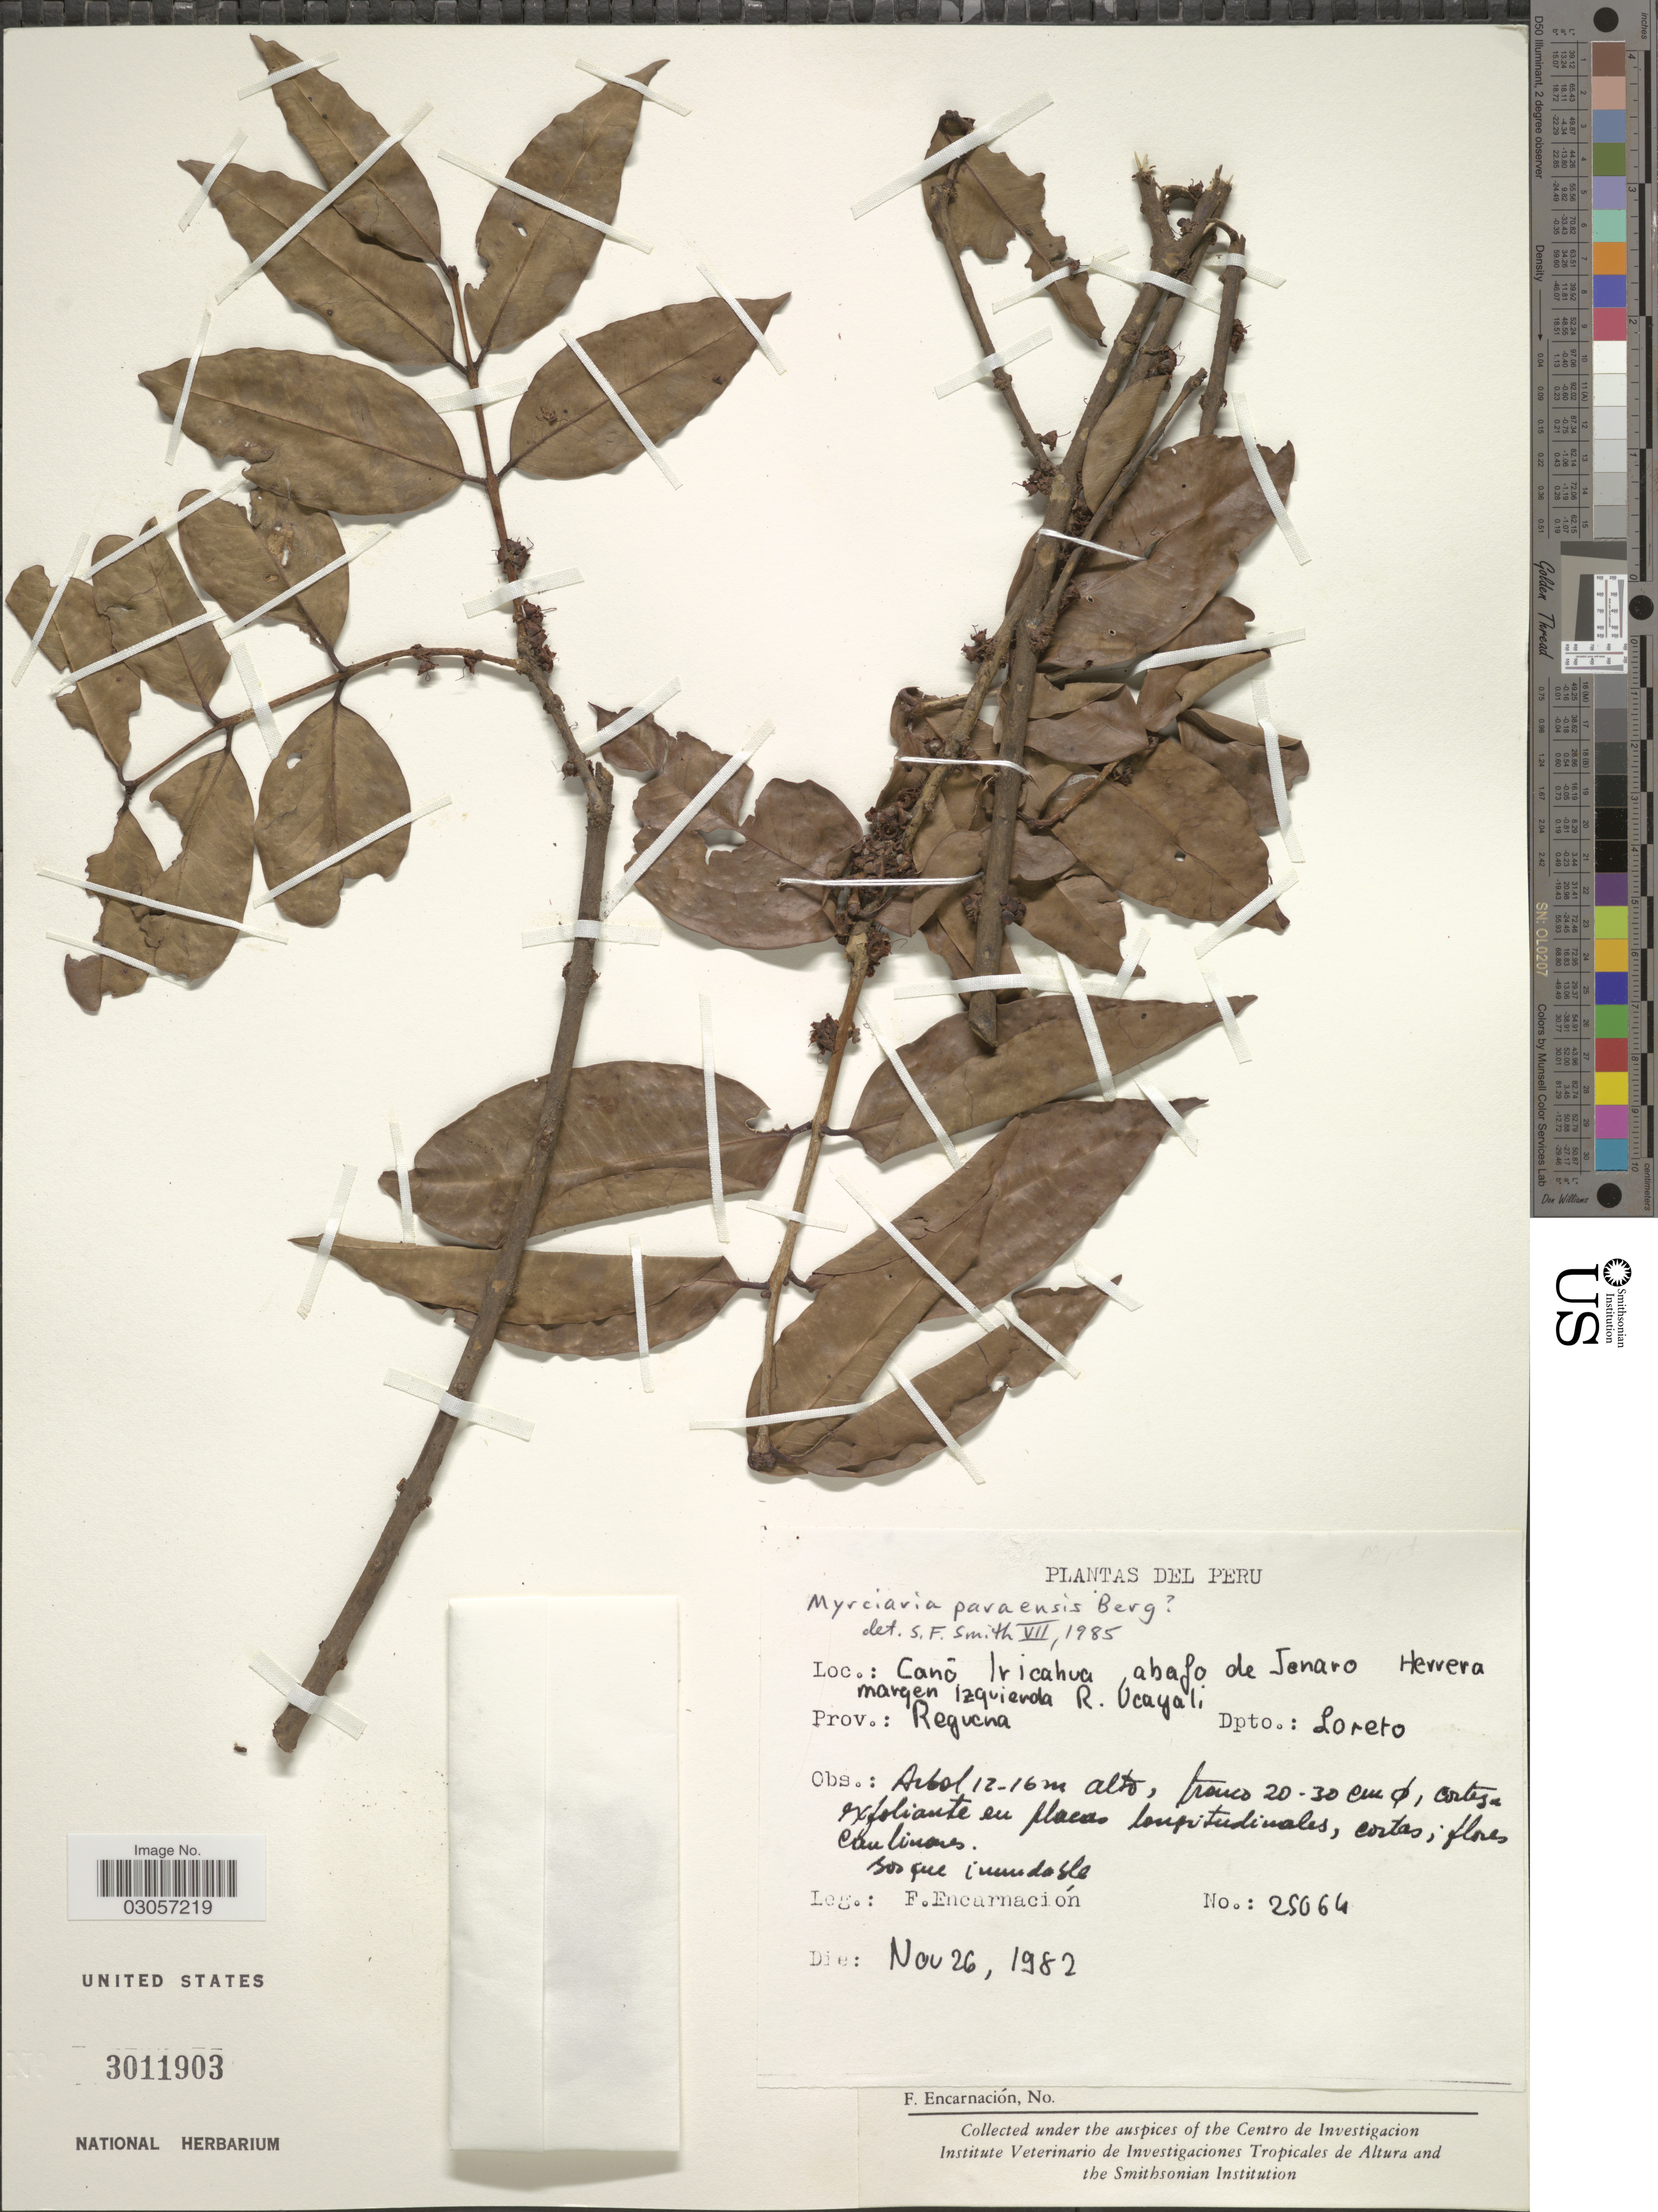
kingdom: Plantae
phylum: Tracheophyta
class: Magnoliopsida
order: Myrtales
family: Myrtaceae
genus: Myrciaria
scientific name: Myrciaria dubia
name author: (Kunth) McVaugh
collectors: F. Encarnación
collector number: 25064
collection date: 1982-11-26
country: Peru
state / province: Loreto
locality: Caño Iricahua abajo de Jenaro Herrera margen Izquierda R. Ucayali, Prov.: Reguena, Dpto.: Loreto.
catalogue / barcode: US 3011903